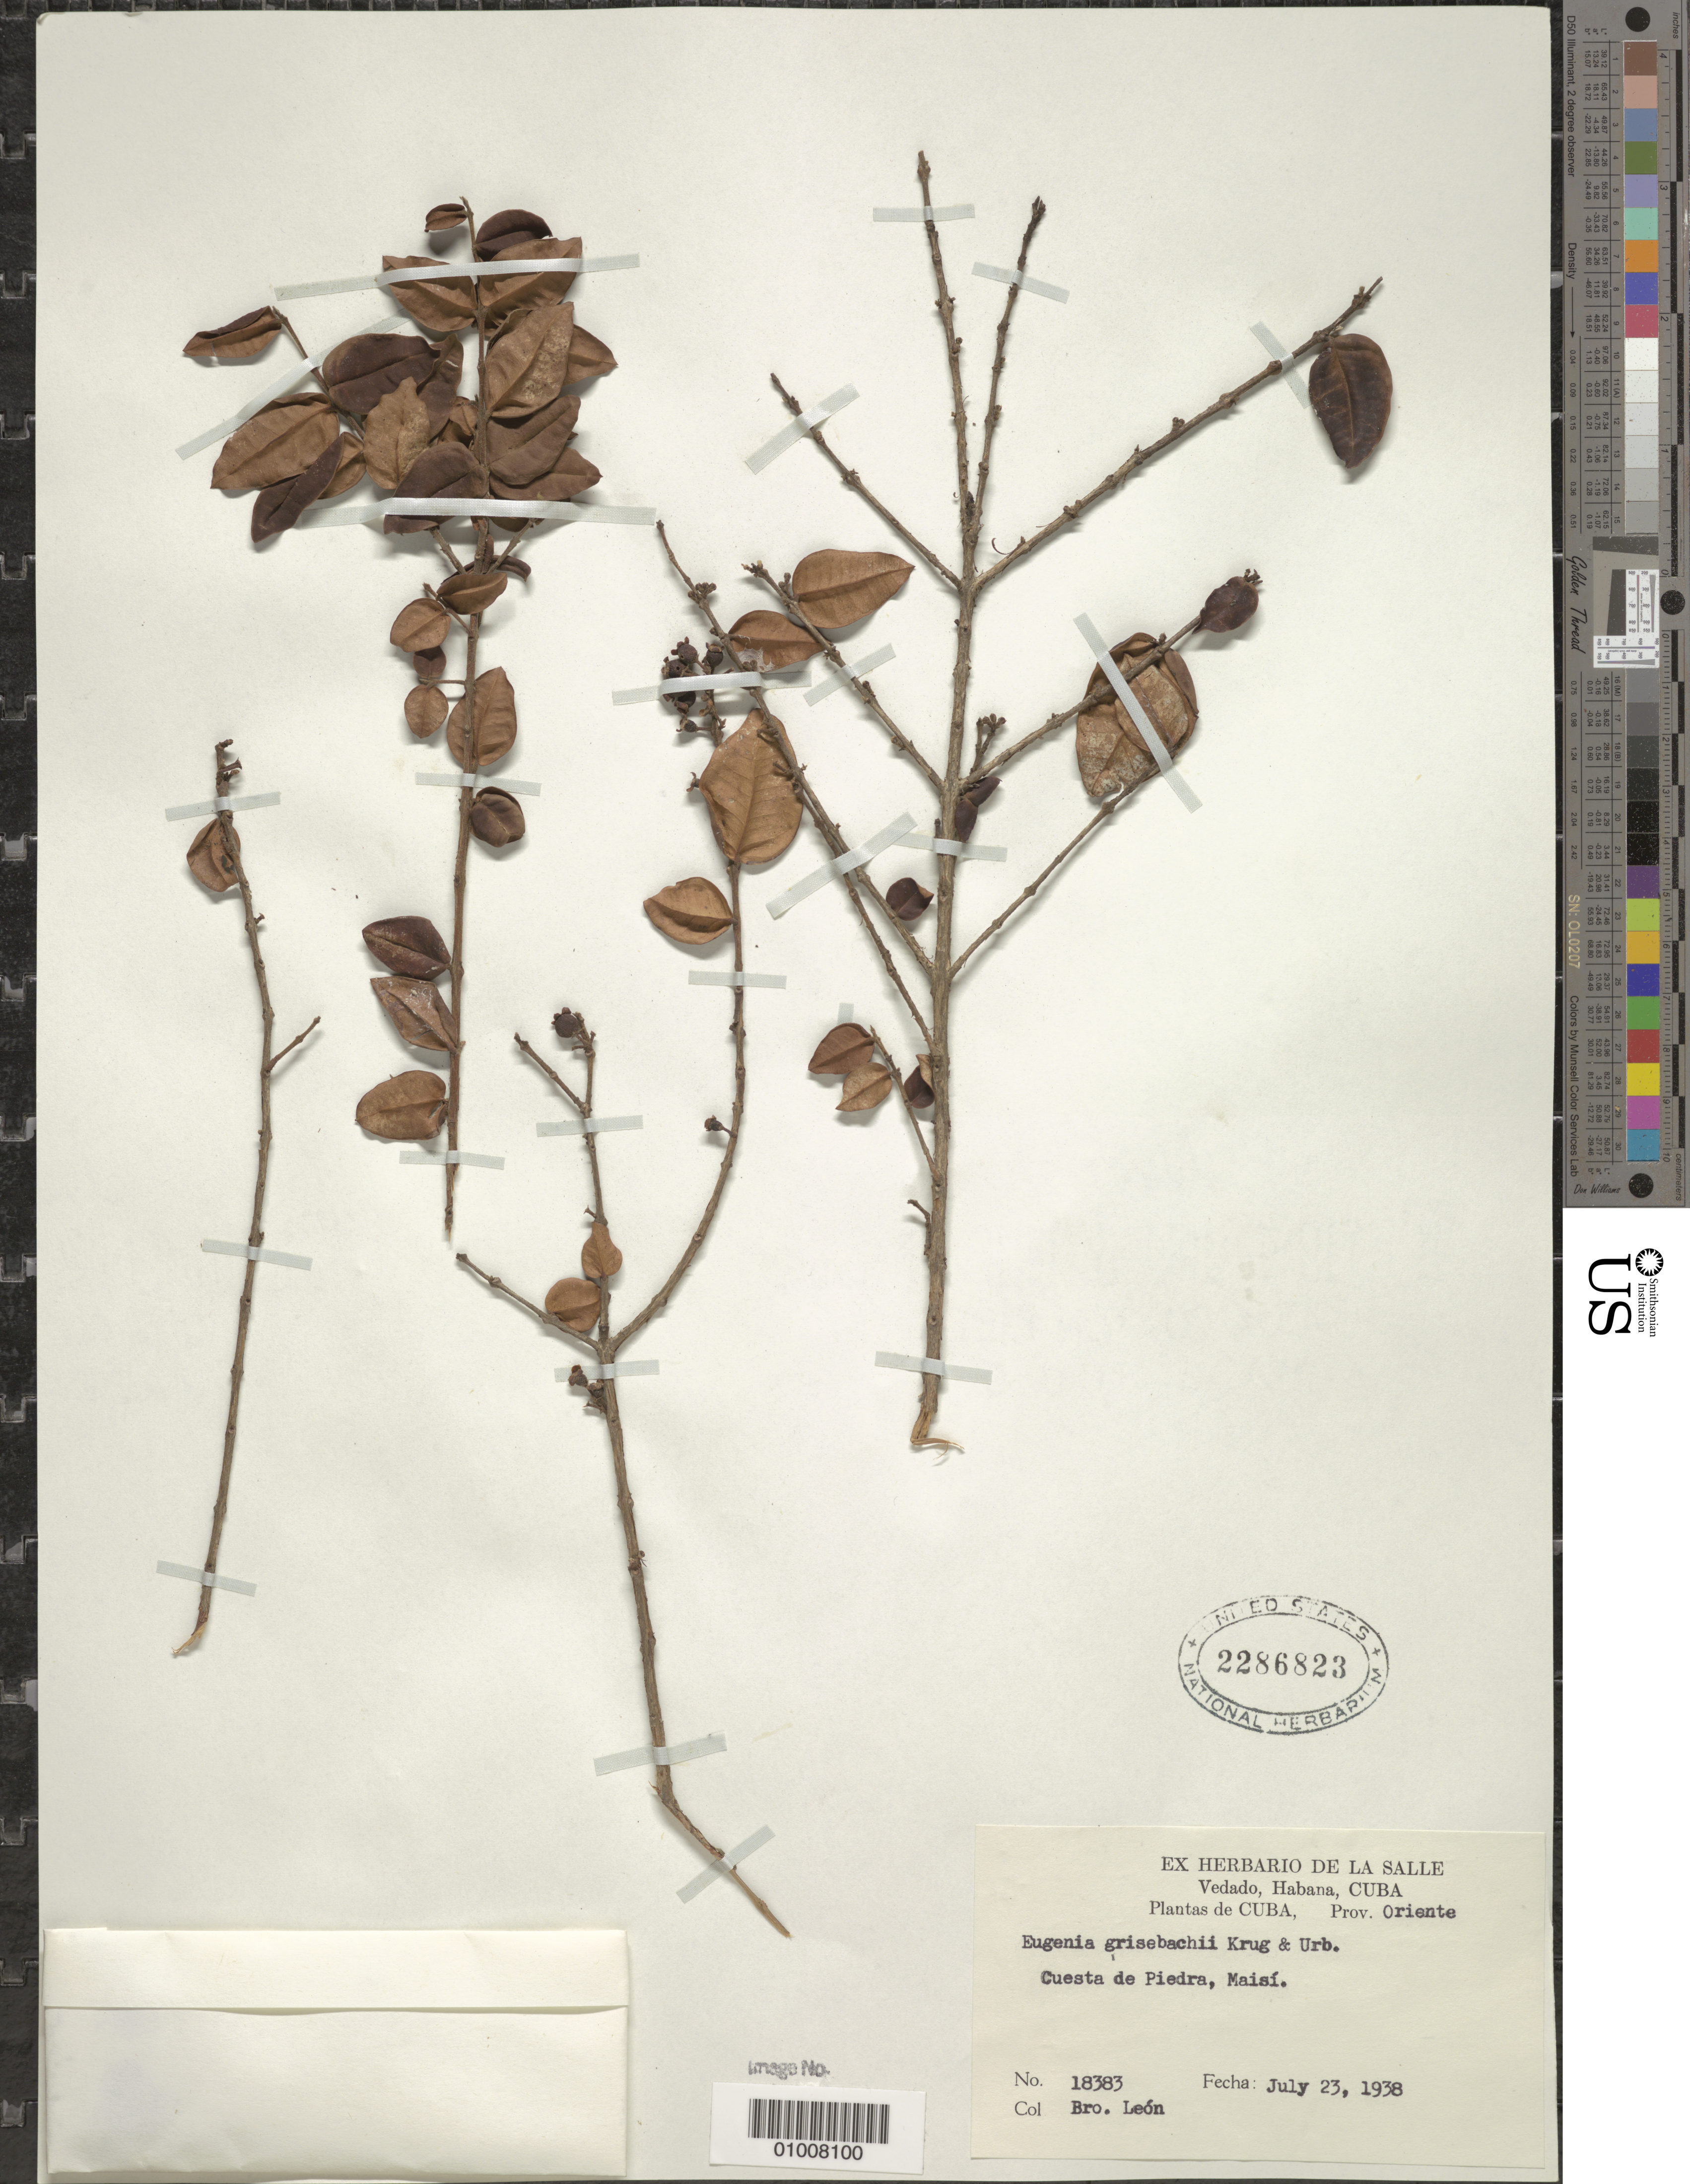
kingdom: Plantae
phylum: Tracheophyta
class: Magnoliopsida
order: Myrtales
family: Myrtaceae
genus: Eugenia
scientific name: Eugenia grisebachii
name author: Krug & Urb.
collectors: Bro. León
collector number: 18383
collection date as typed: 23 Jul 1938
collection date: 1938-07-23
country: Cuba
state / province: Oriente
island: Cuba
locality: Cuesta de Piedra, Maisi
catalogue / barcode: US 2286823